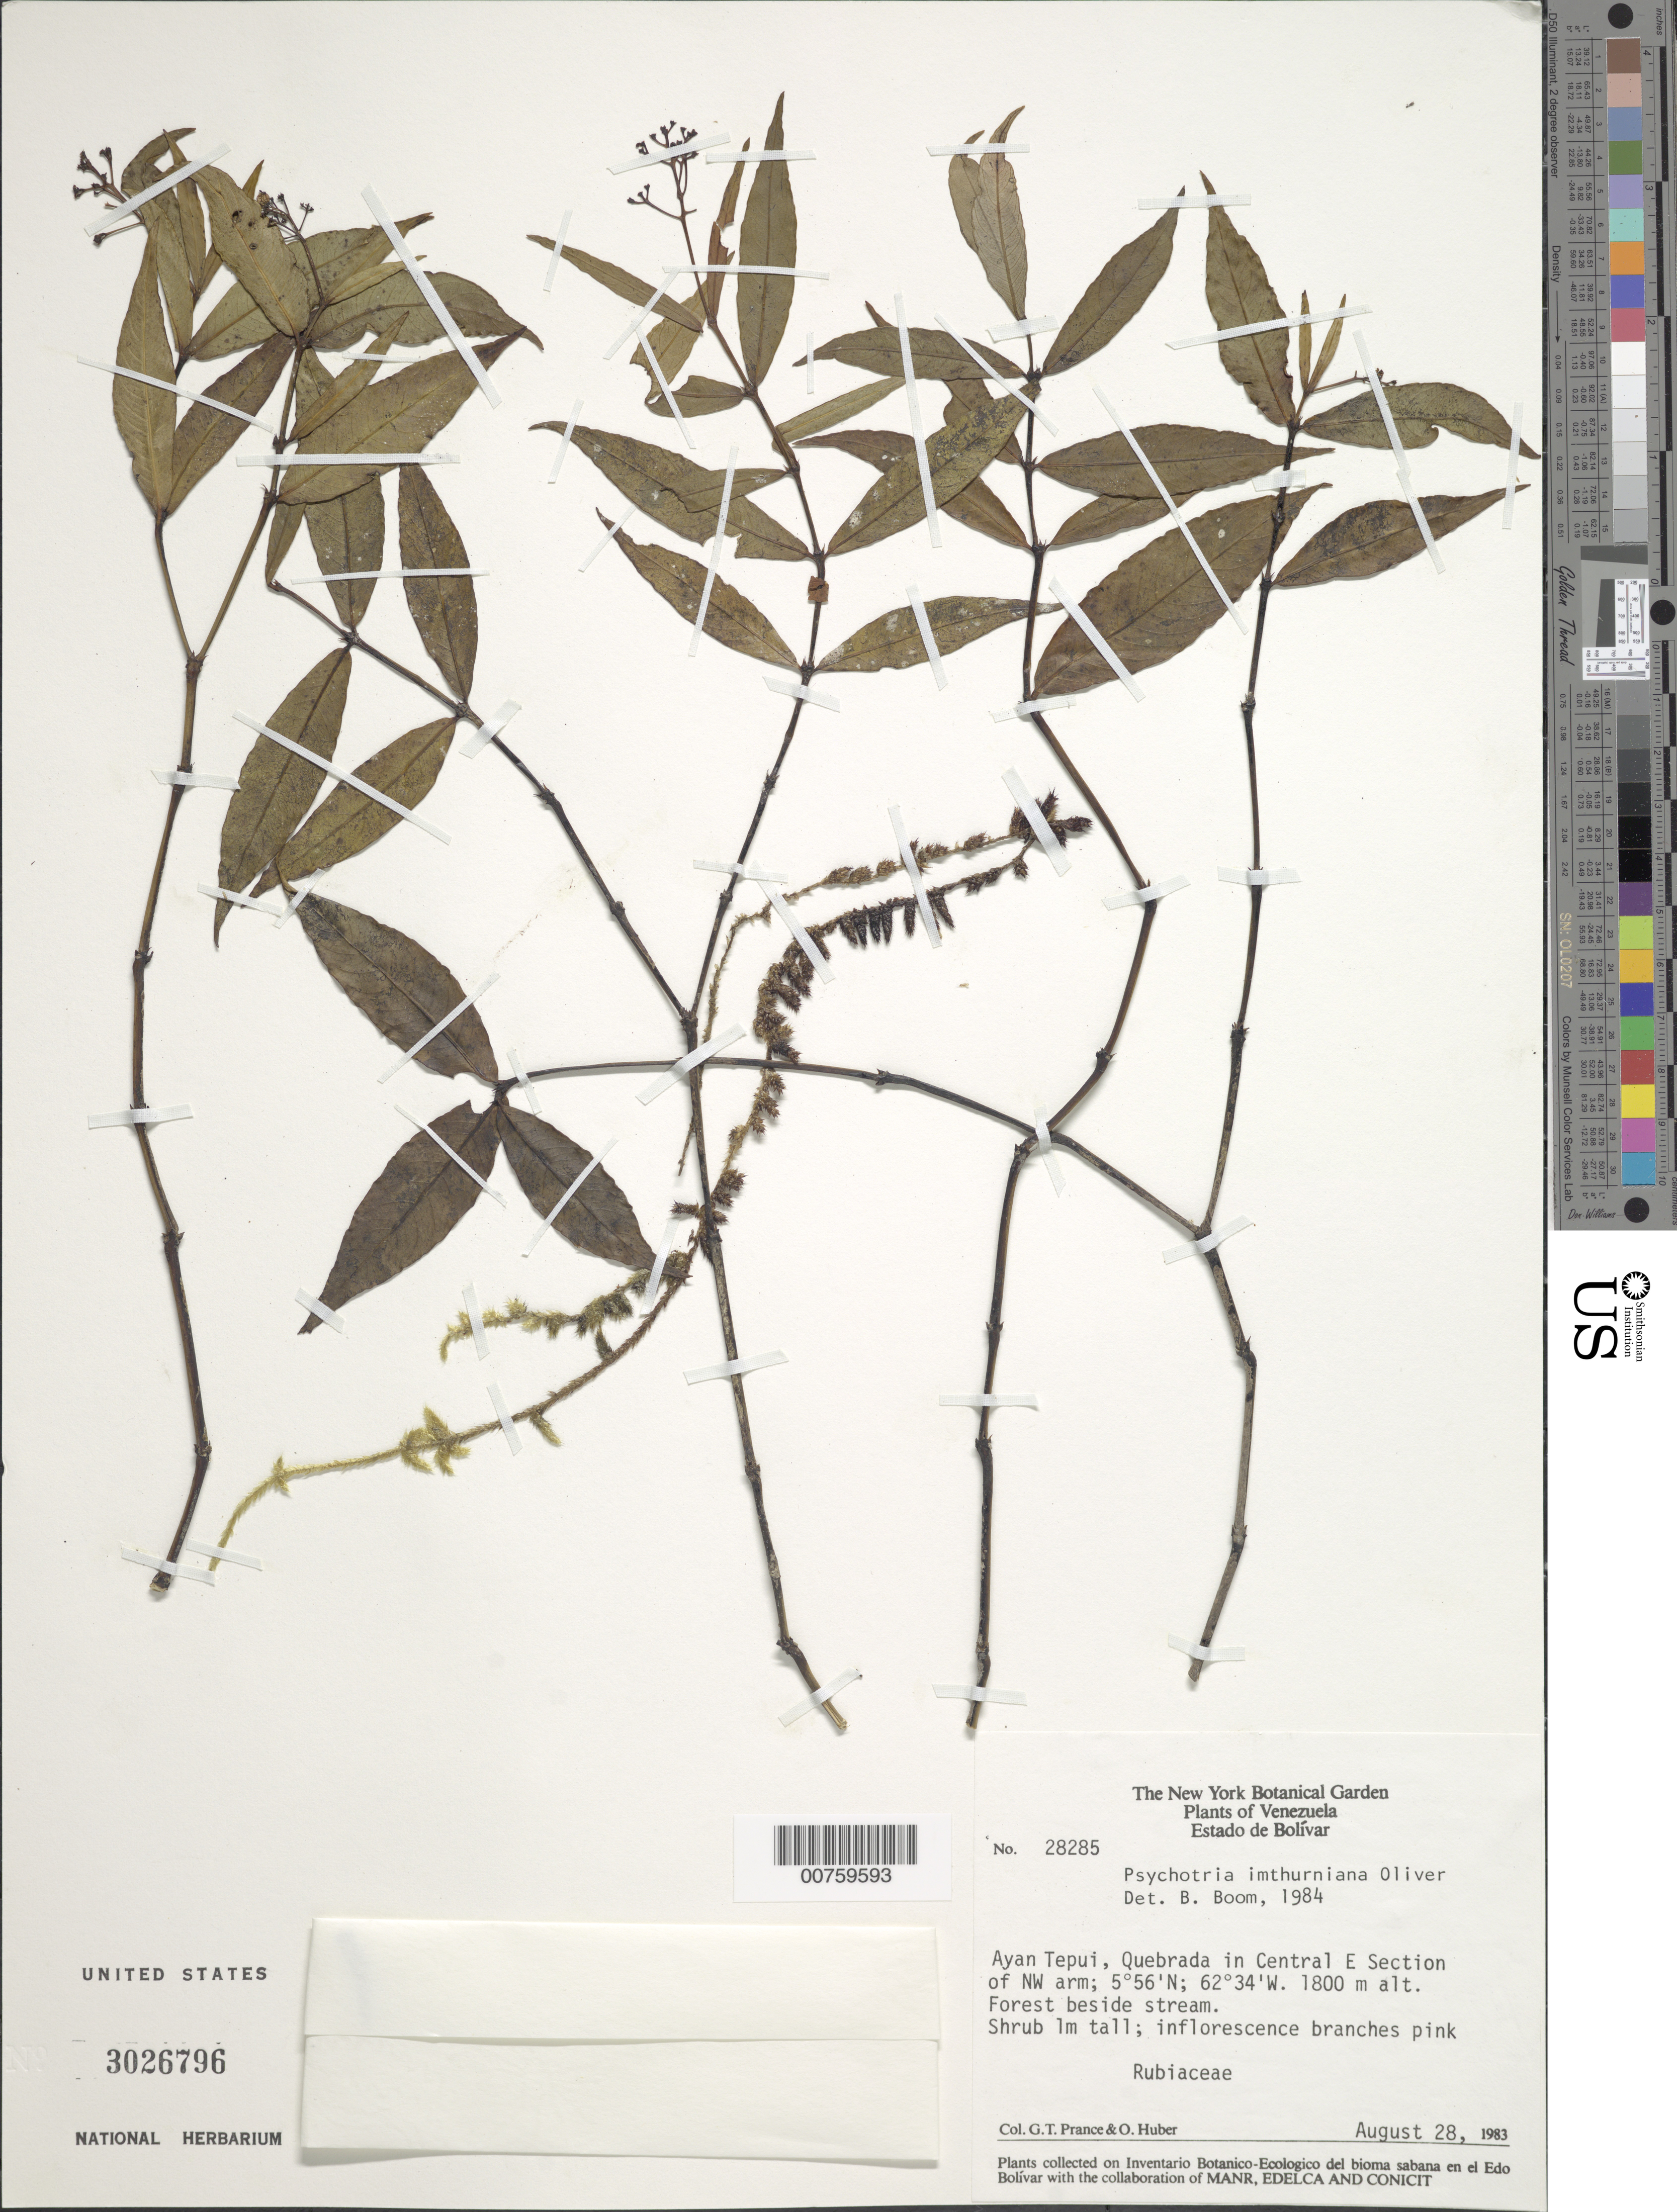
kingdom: Plantae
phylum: Tracheophyta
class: Magnoliopsida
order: Gentianales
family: Rubiaceae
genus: Psychotria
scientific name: Psychotria imthurniana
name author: Oliv.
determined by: Boom, B. M.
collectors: G. T. Prance & O. Huber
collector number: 28285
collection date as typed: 28-Aug-83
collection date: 1983-08-28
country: Venezuela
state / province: Bolívar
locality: Auyan tepuí, central-east section of NW arm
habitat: Forest beside stream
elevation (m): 1800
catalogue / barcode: US 3026796